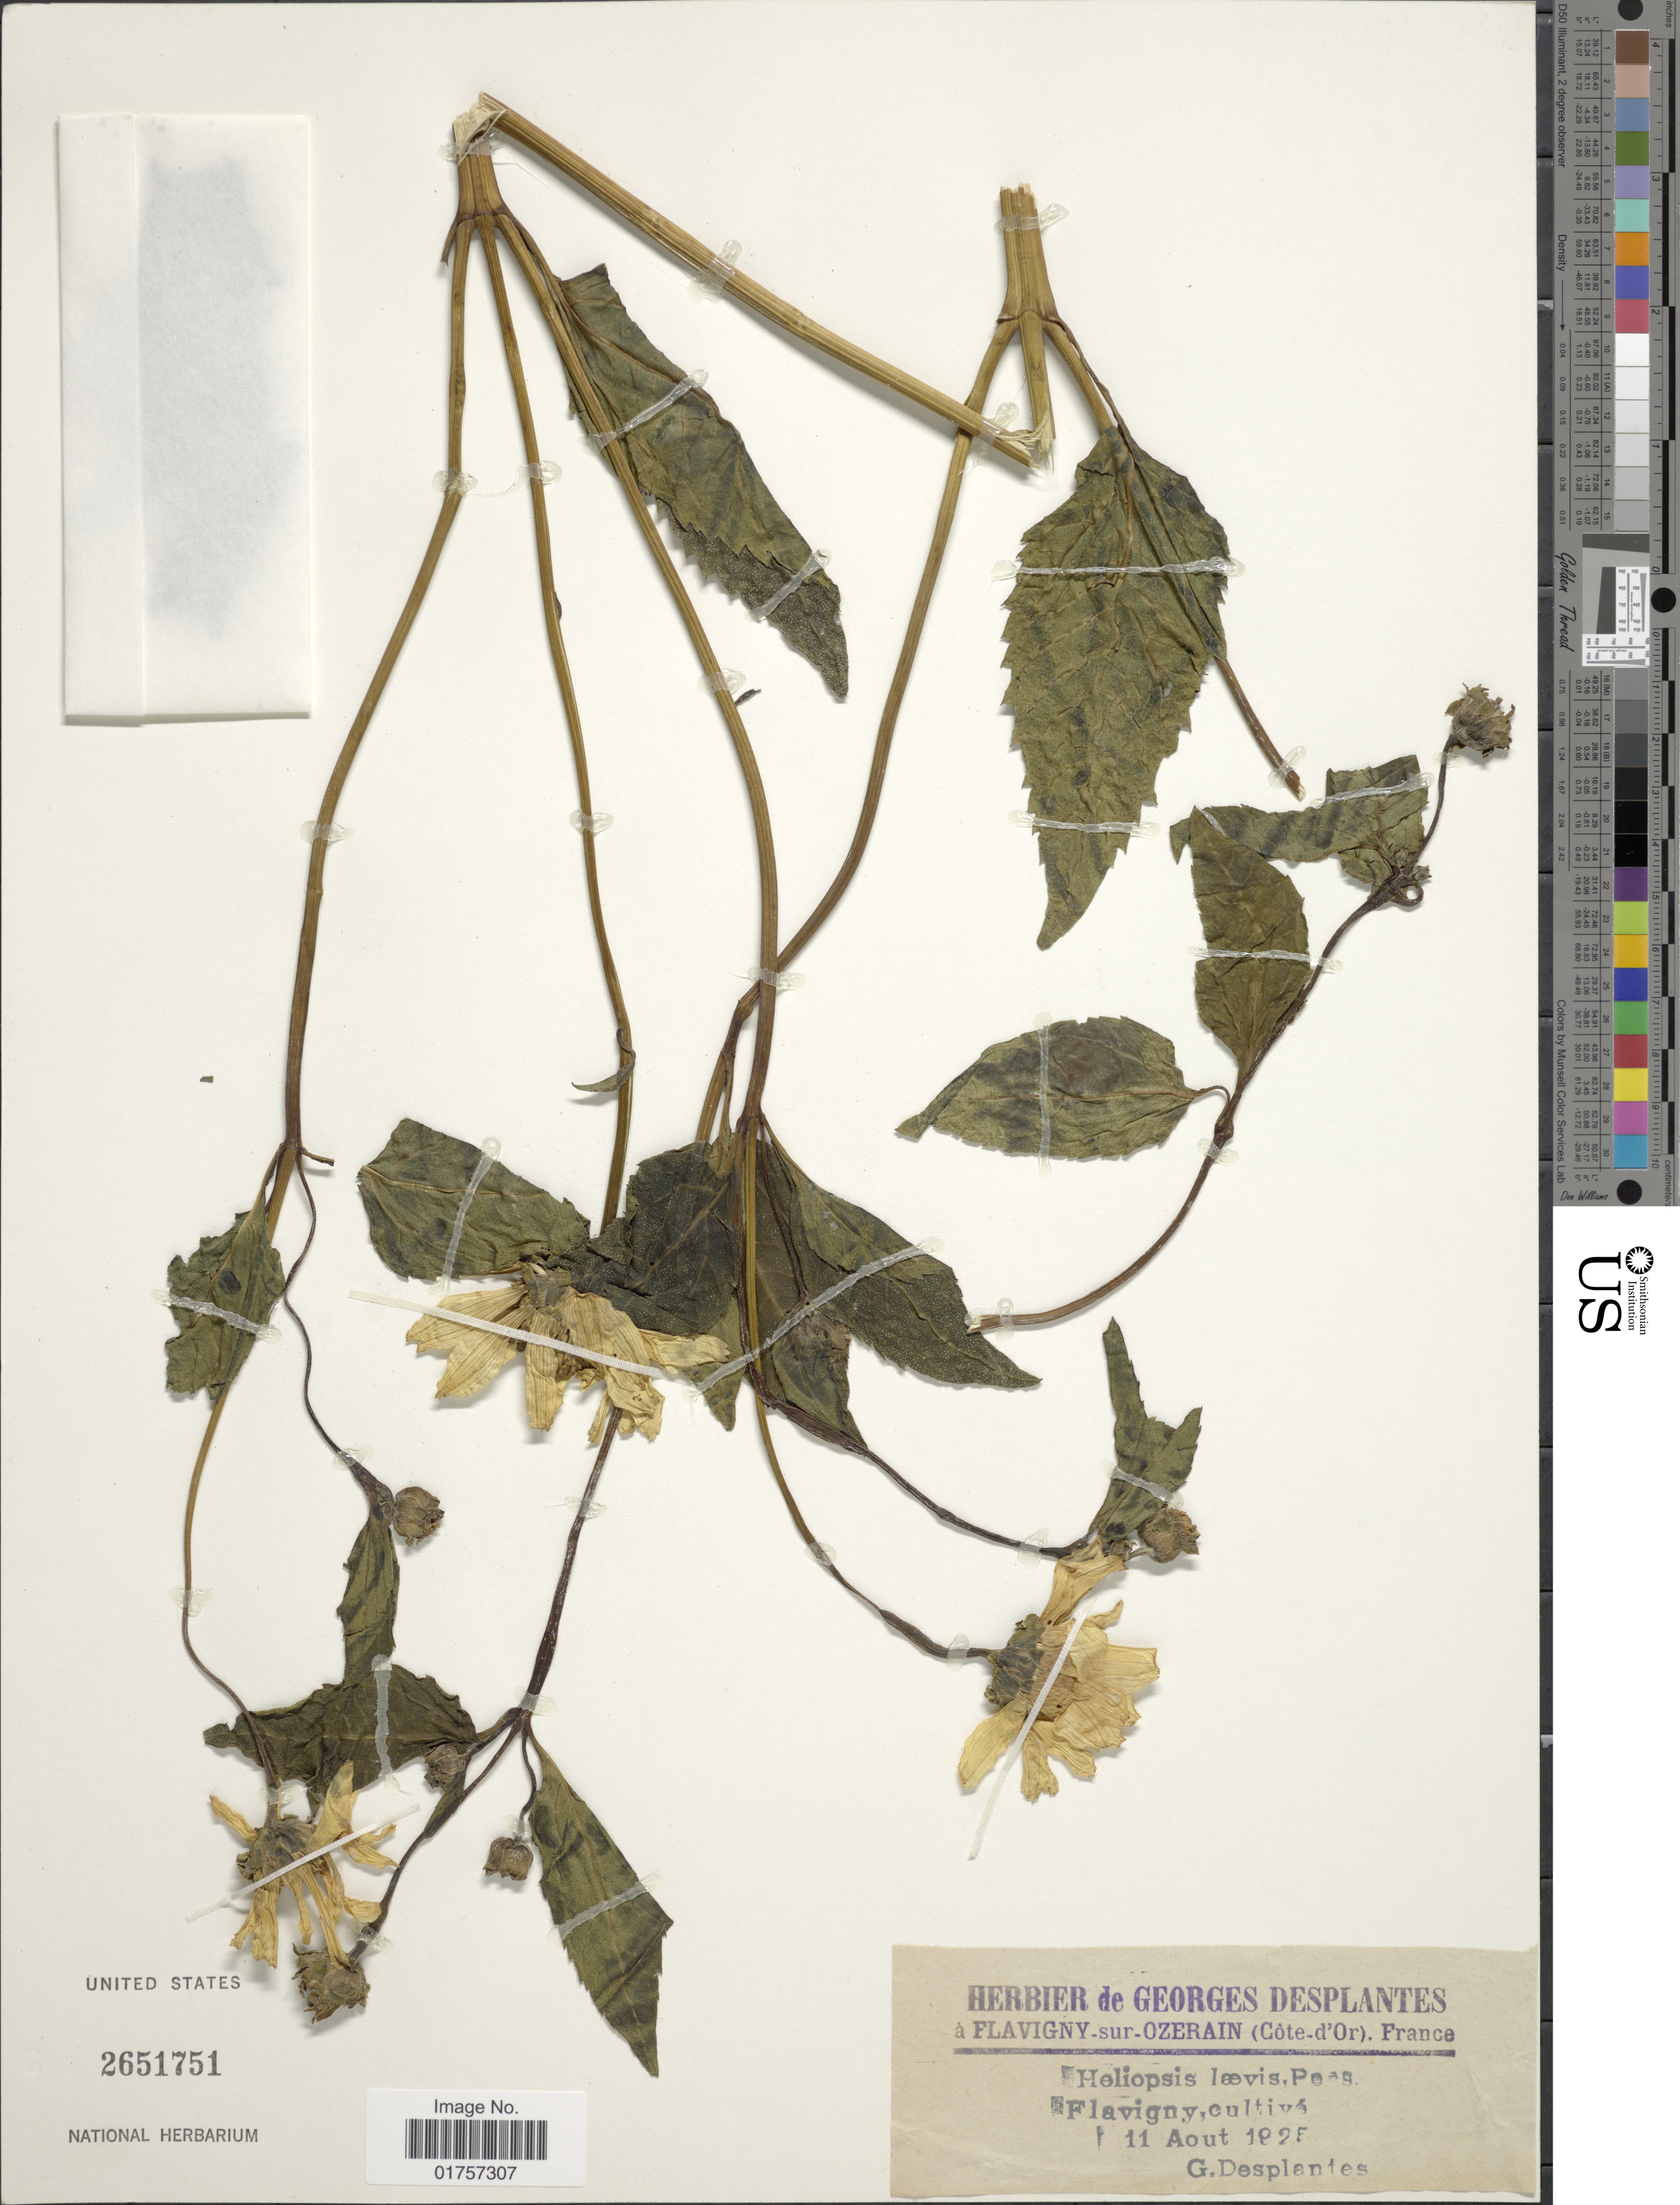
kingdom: Plantae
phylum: Tracheophyta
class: Magnoliopsida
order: Asterales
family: Asteraceae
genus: Heliopsis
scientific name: Heliopsis buphthalmoides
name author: (Jacq.) Dunal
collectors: G. Desplantes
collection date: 1925-08-11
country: France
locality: Flavigny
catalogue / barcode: US 2651751